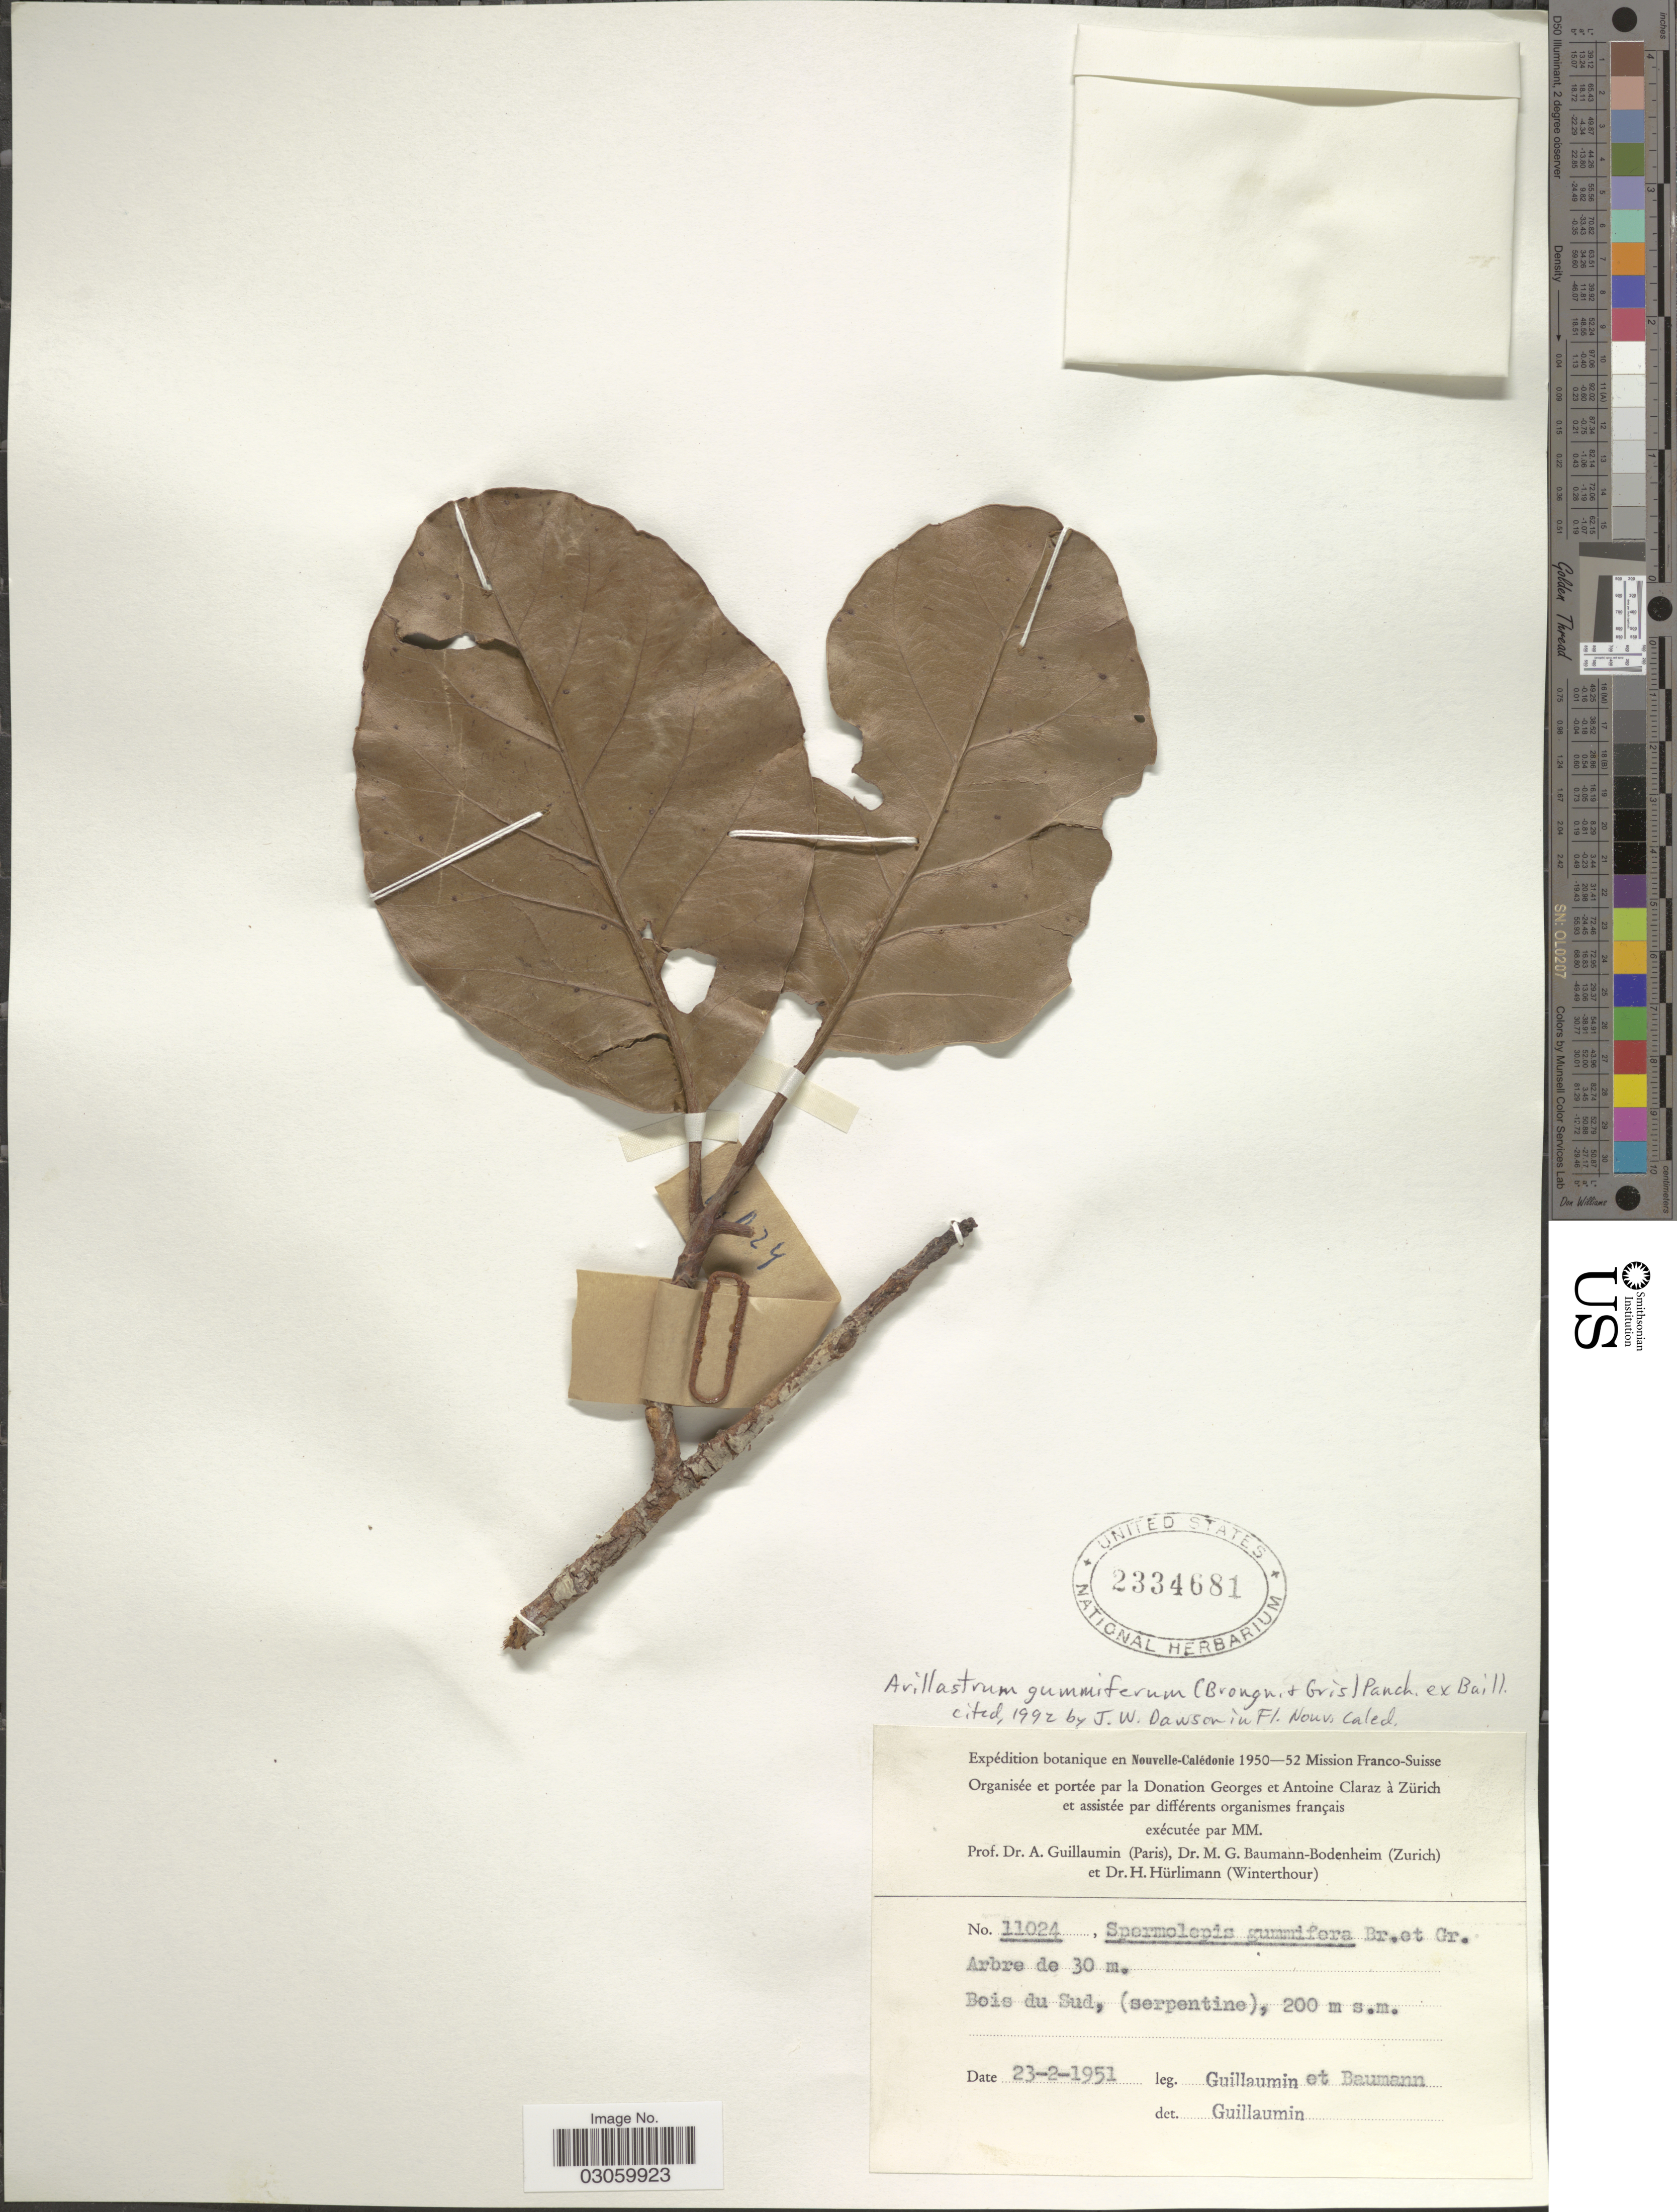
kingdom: Plantae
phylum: Tracheophyta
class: Magnoliopsida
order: Myrtales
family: Myrtaceae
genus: Arillastrum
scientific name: Arillastrum gummiferum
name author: (Brongn. & Gris) Pancher ex Baill.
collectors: A. Guillaumin & M. G. Baumann-Bodenheim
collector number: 11024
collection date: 1951-02-23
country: New Caledonia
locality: Bois du Sud (serpentine).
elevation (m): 200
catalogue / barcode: US 2334681